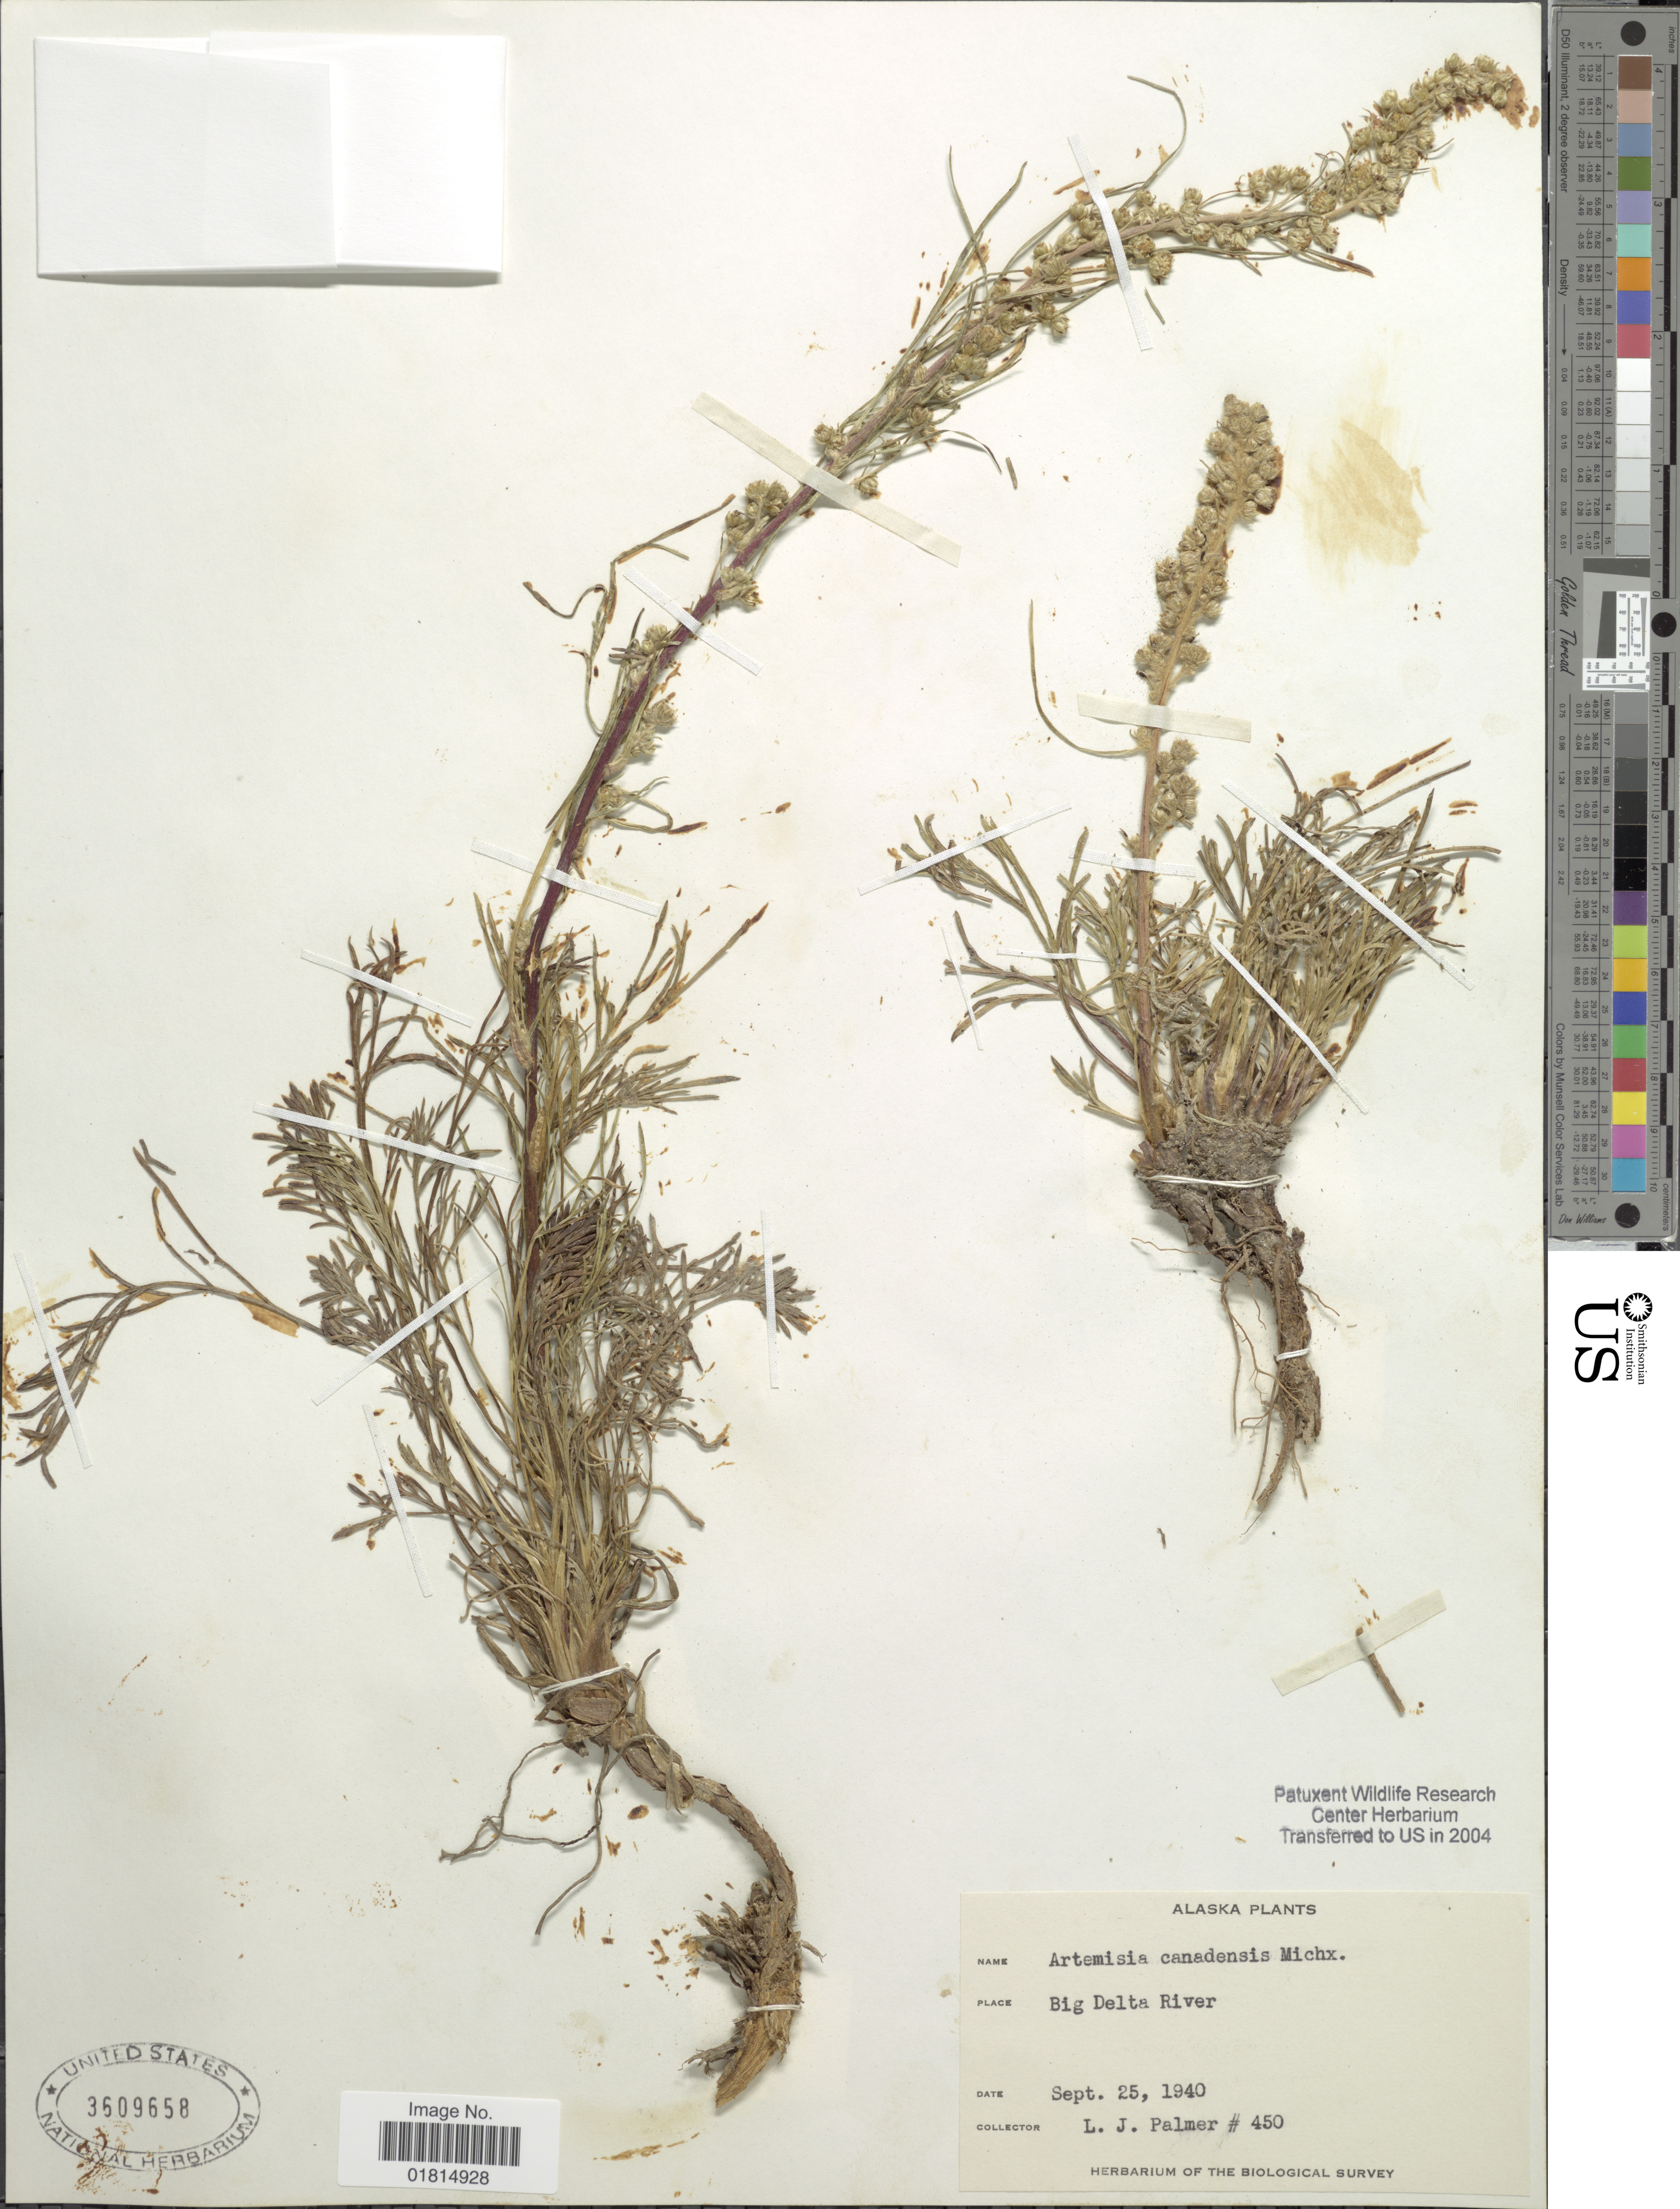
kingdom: Plantae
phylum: Tracheophyta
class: Magnoliopsida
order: Asterales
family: Asteraceae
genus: Artemisia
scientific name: Artemisia canadensis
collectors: L. J. Palmer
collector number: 450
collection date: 1940-09-25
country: United States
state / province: Alaska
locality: Big Delta River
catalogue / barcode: US 3609658